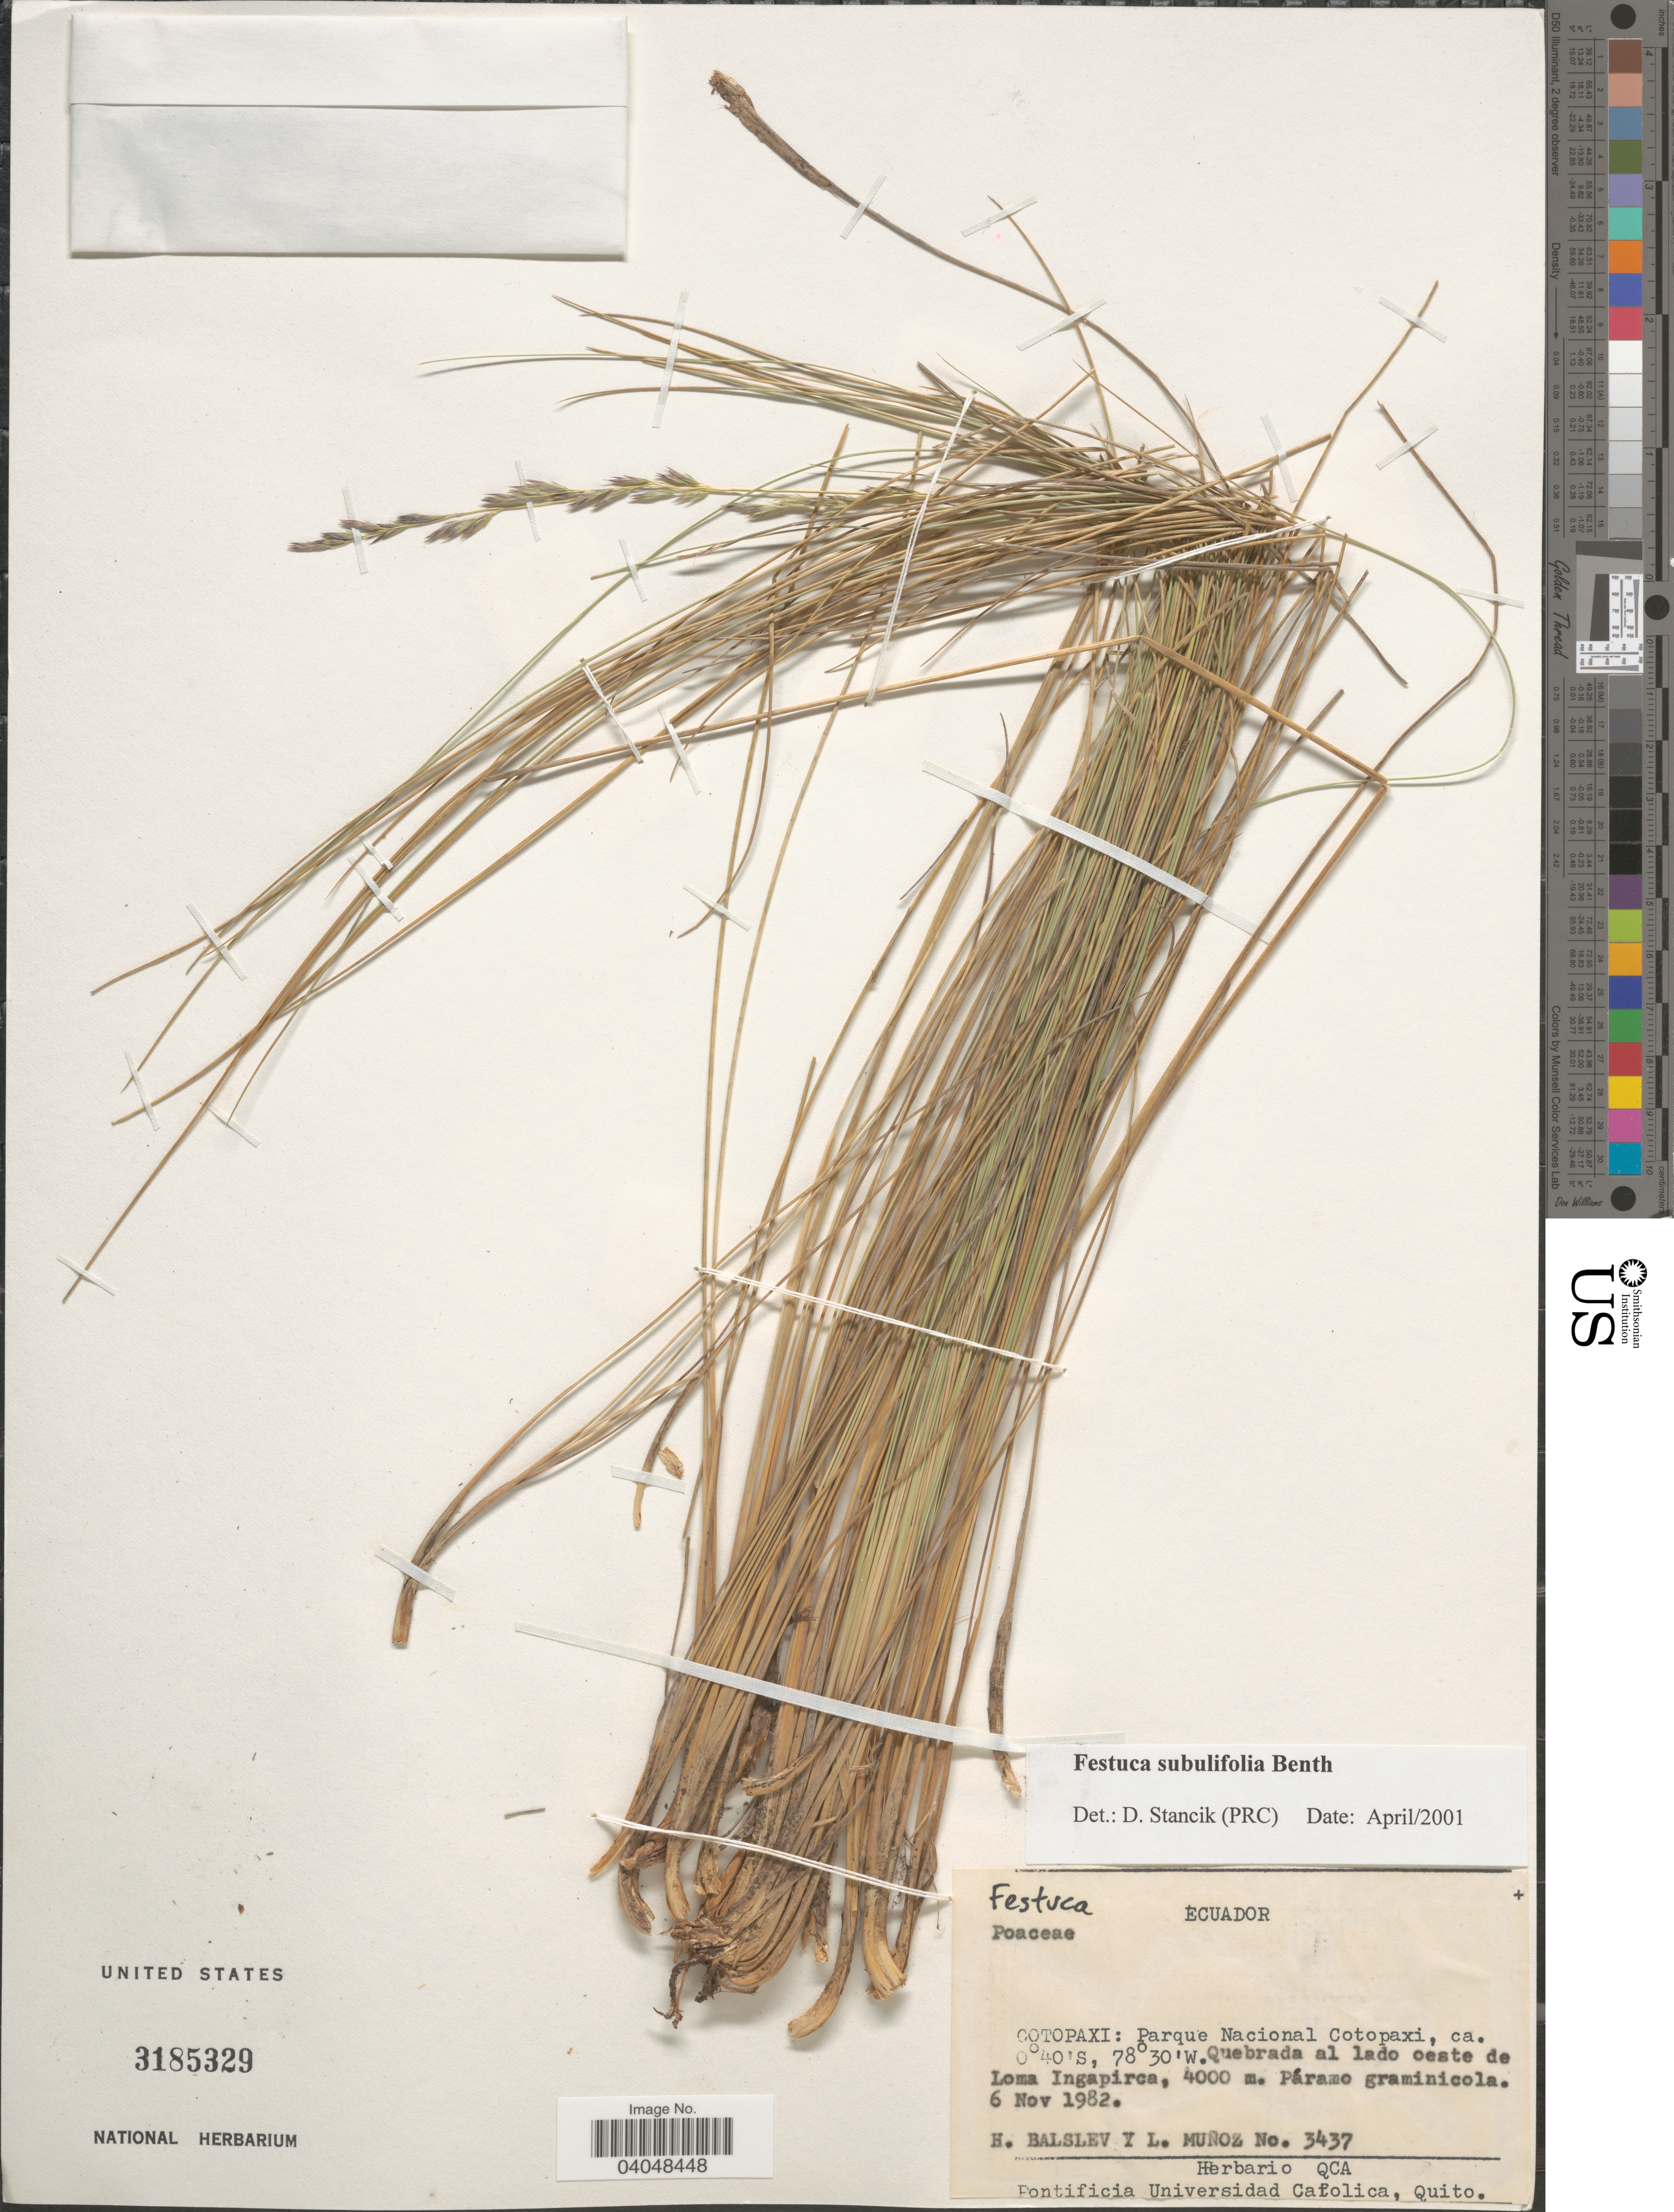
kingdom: Plantae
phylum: Tracheophyta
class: Liliopsida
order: Poales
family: Poaceae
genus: Festuca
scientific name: Festuca subulifolia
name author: Benth.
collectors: H. Balslev & L. Muñoz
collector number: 3437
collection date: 1982-11-06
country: Ecuador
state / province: Cotopaxi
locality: Parque Nacional Cotopaxi. Quebrada al lado oeste de Loma Ingapirca.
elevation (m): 4000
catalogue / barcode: US 3185329